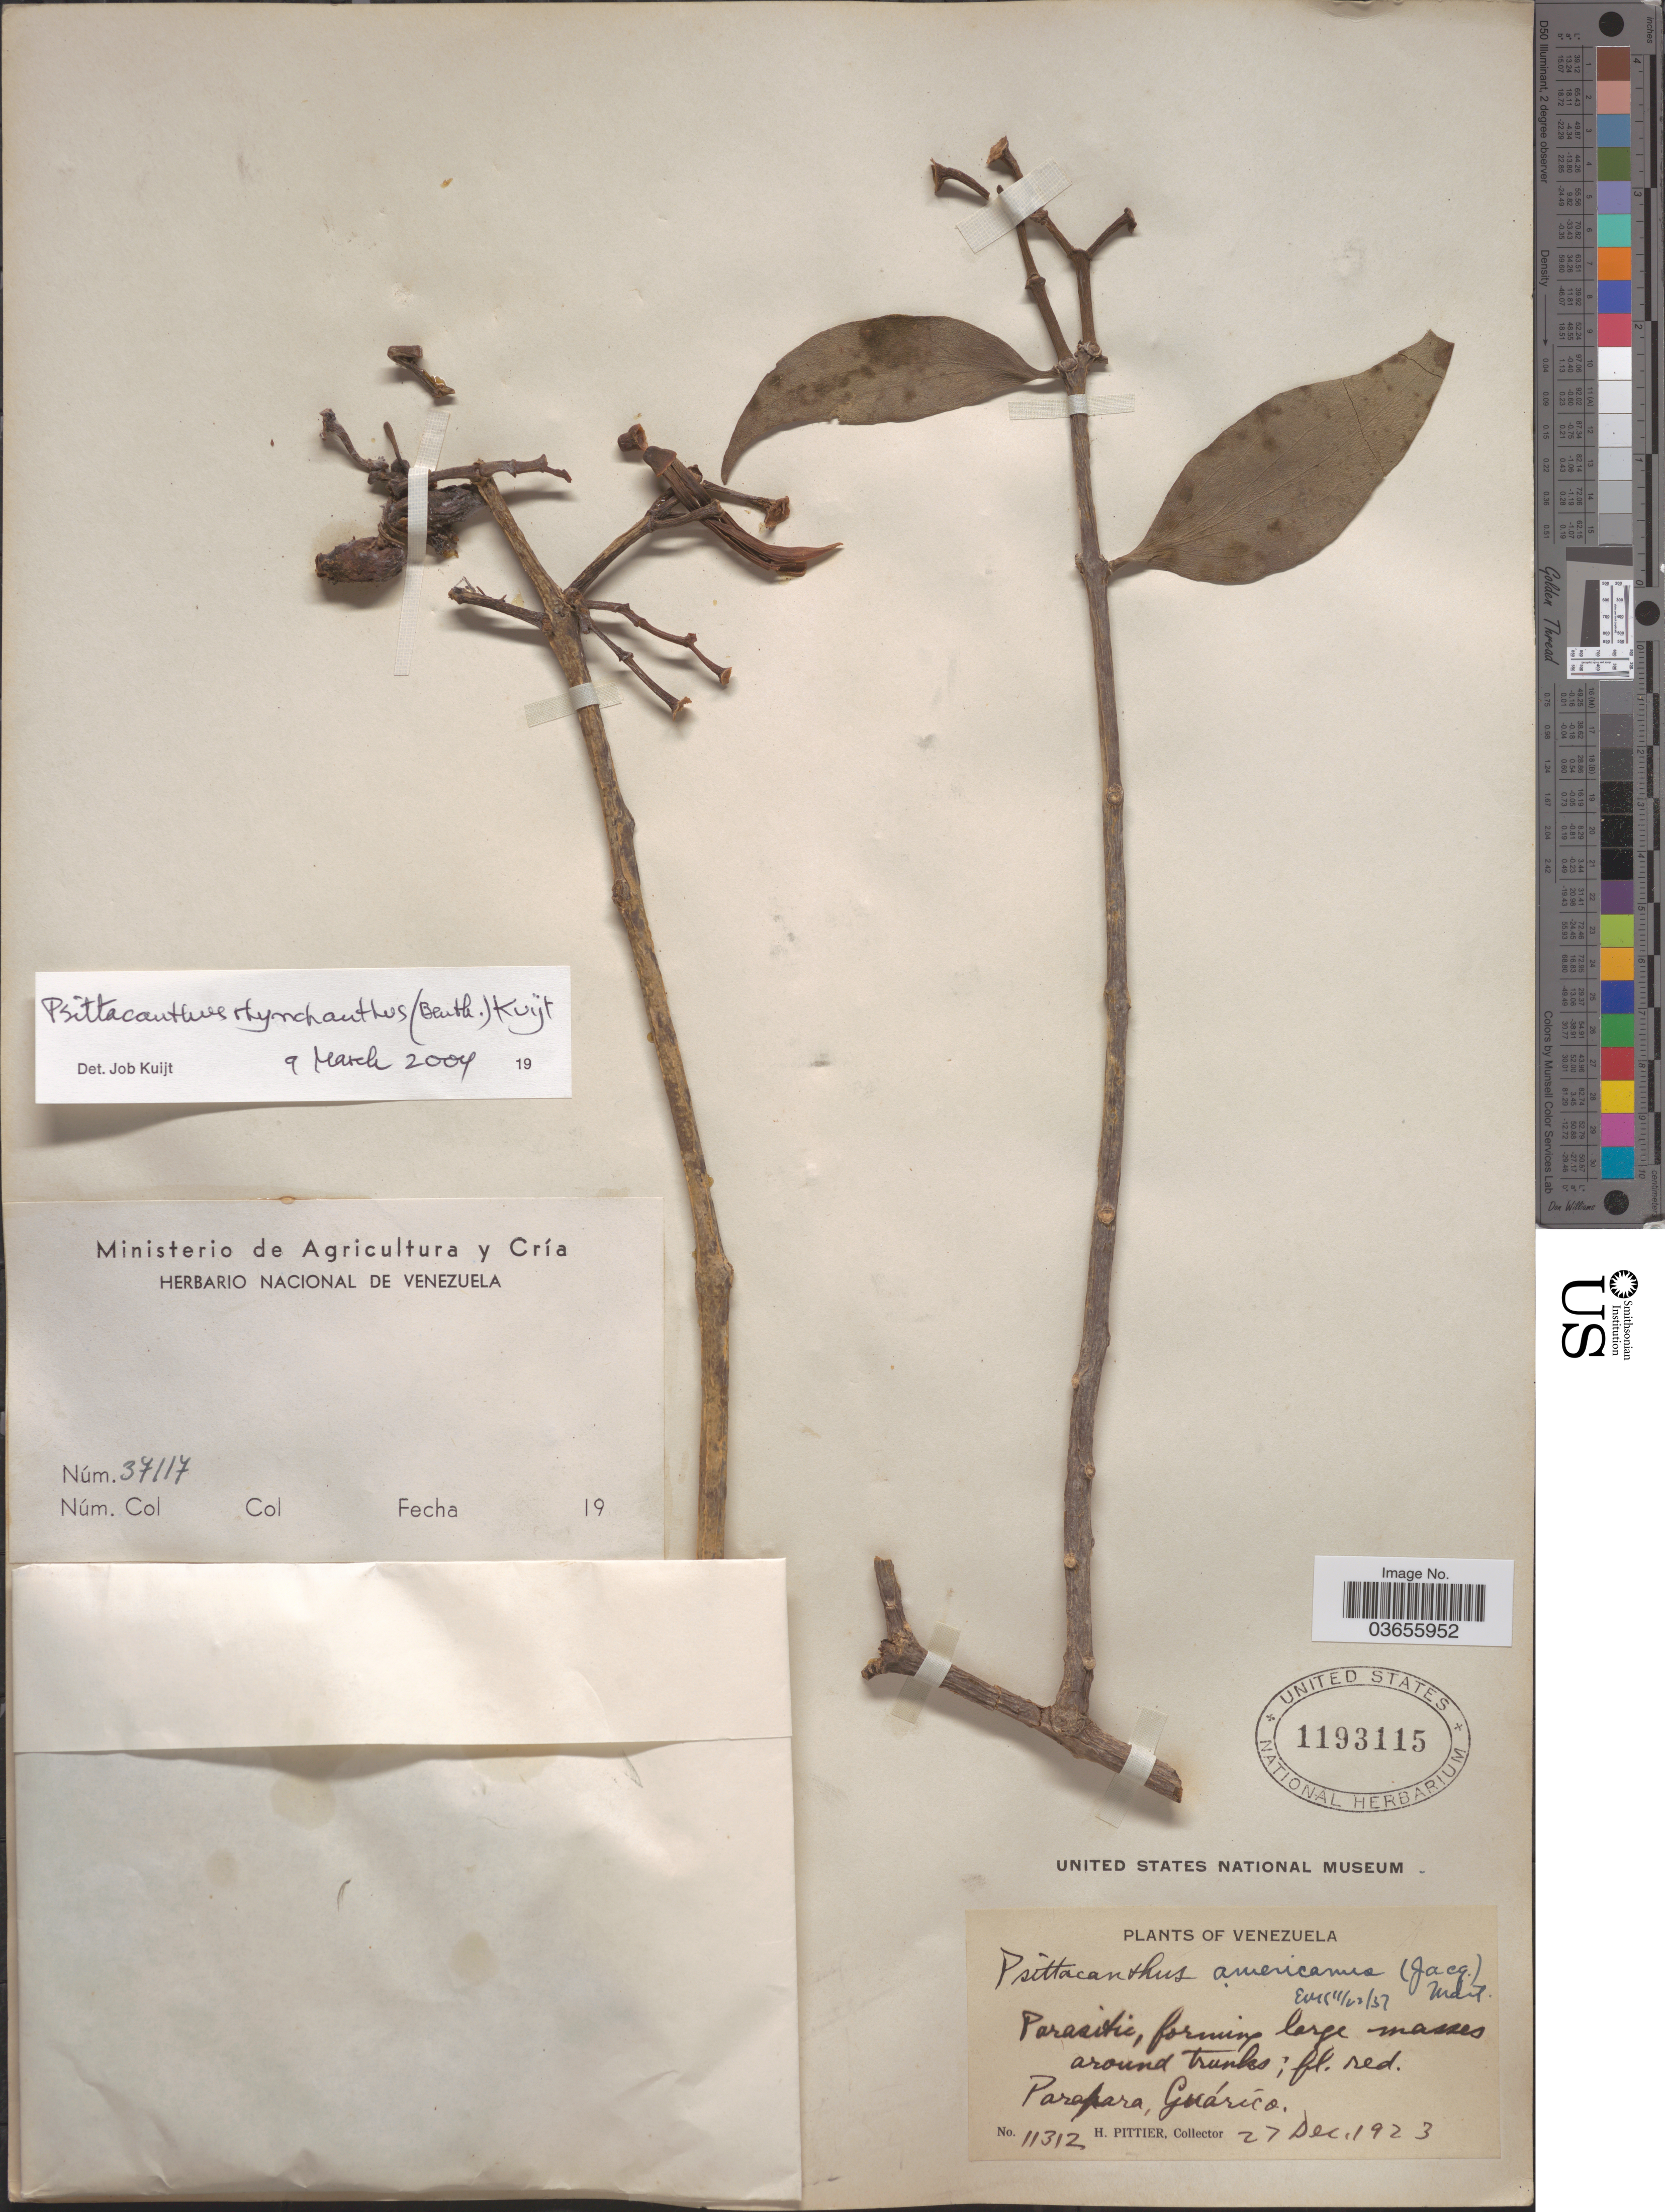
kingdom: Plantae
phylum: Tracheophyta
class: Magnoliopsida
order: Santalales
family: Loranthaceae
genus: Psittacanthus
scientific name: Psittacanthus rhynchanthus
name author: (Benth.) Kuijt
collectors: H. F. Pittier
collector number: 11312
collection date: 1923-12-27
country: Venezuela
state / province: Guárico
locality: Parapara.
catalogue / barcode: US 1193115